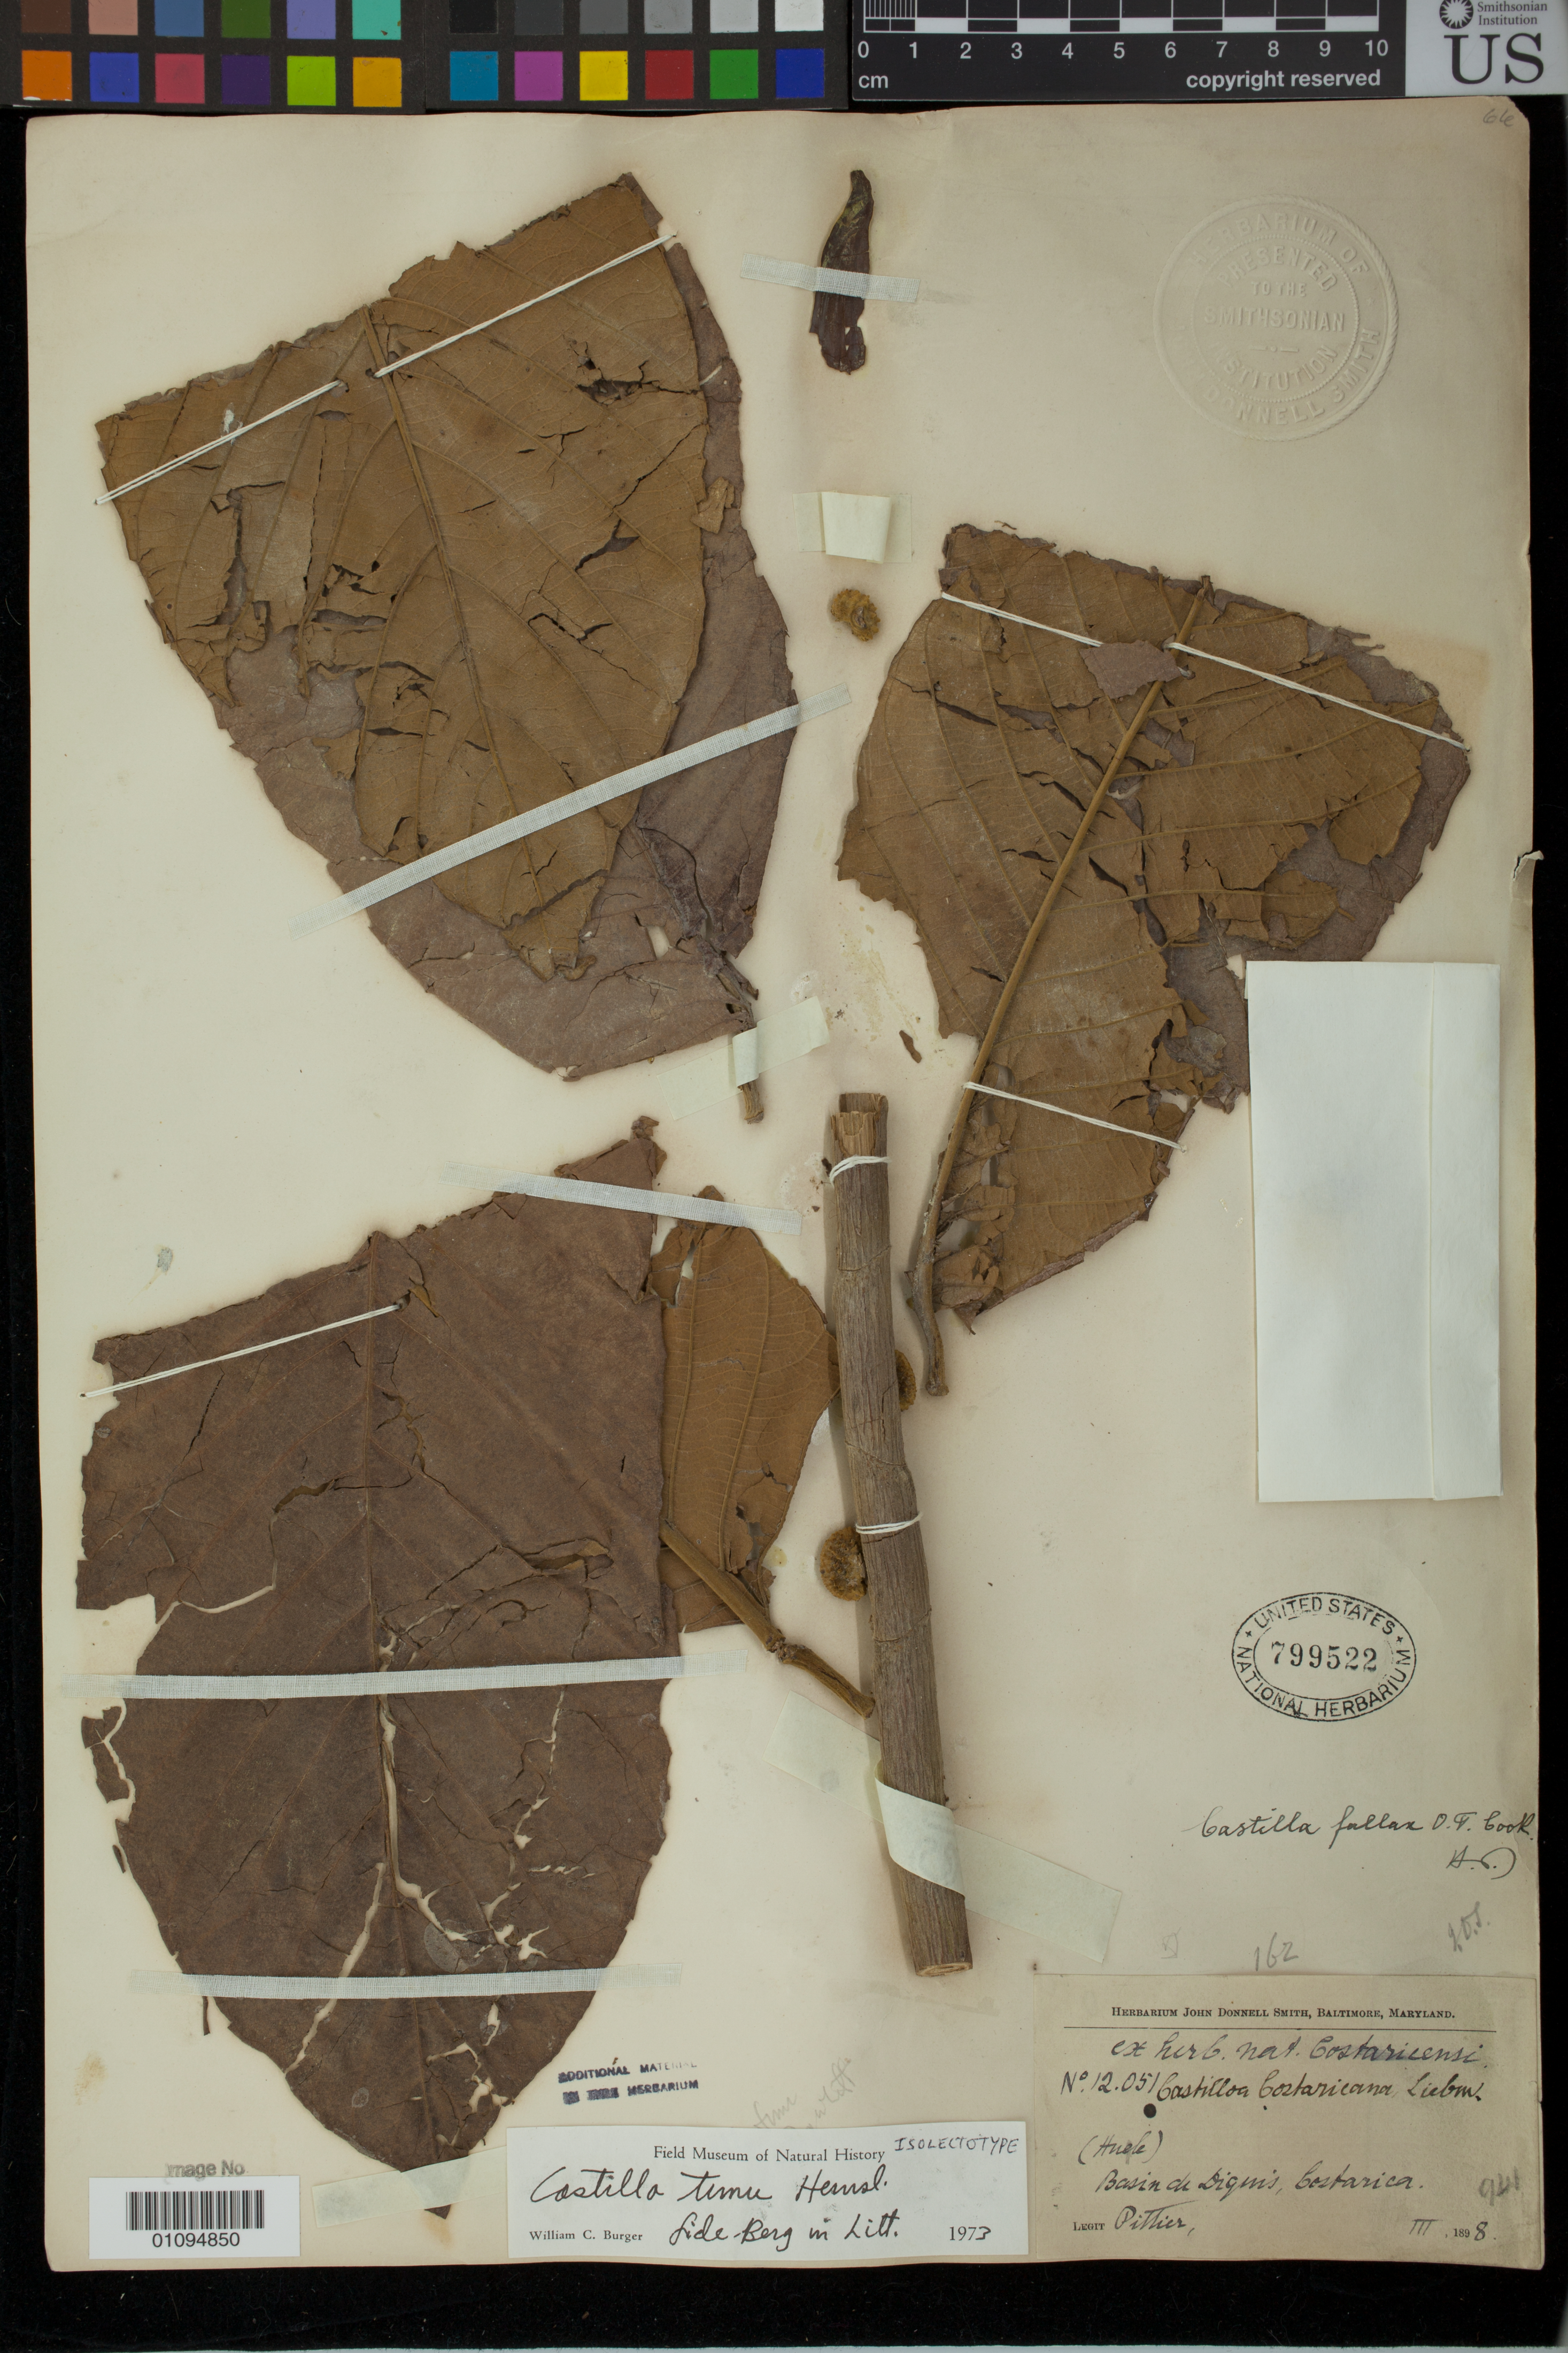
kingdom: Plantae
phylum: Tracheophyta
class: Magnoliopsida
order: Rosales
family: Moraceae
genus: Castilla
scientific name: Castilla tunu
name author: Hemsl.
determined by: Burger, William C.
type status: Isolectotype; Isosyntype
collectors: H. F. Pittier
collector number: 12051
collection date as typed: Mar 1898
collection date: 1898-03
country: Costa Rica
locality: Basin de Digmis.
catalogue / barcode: US 799522